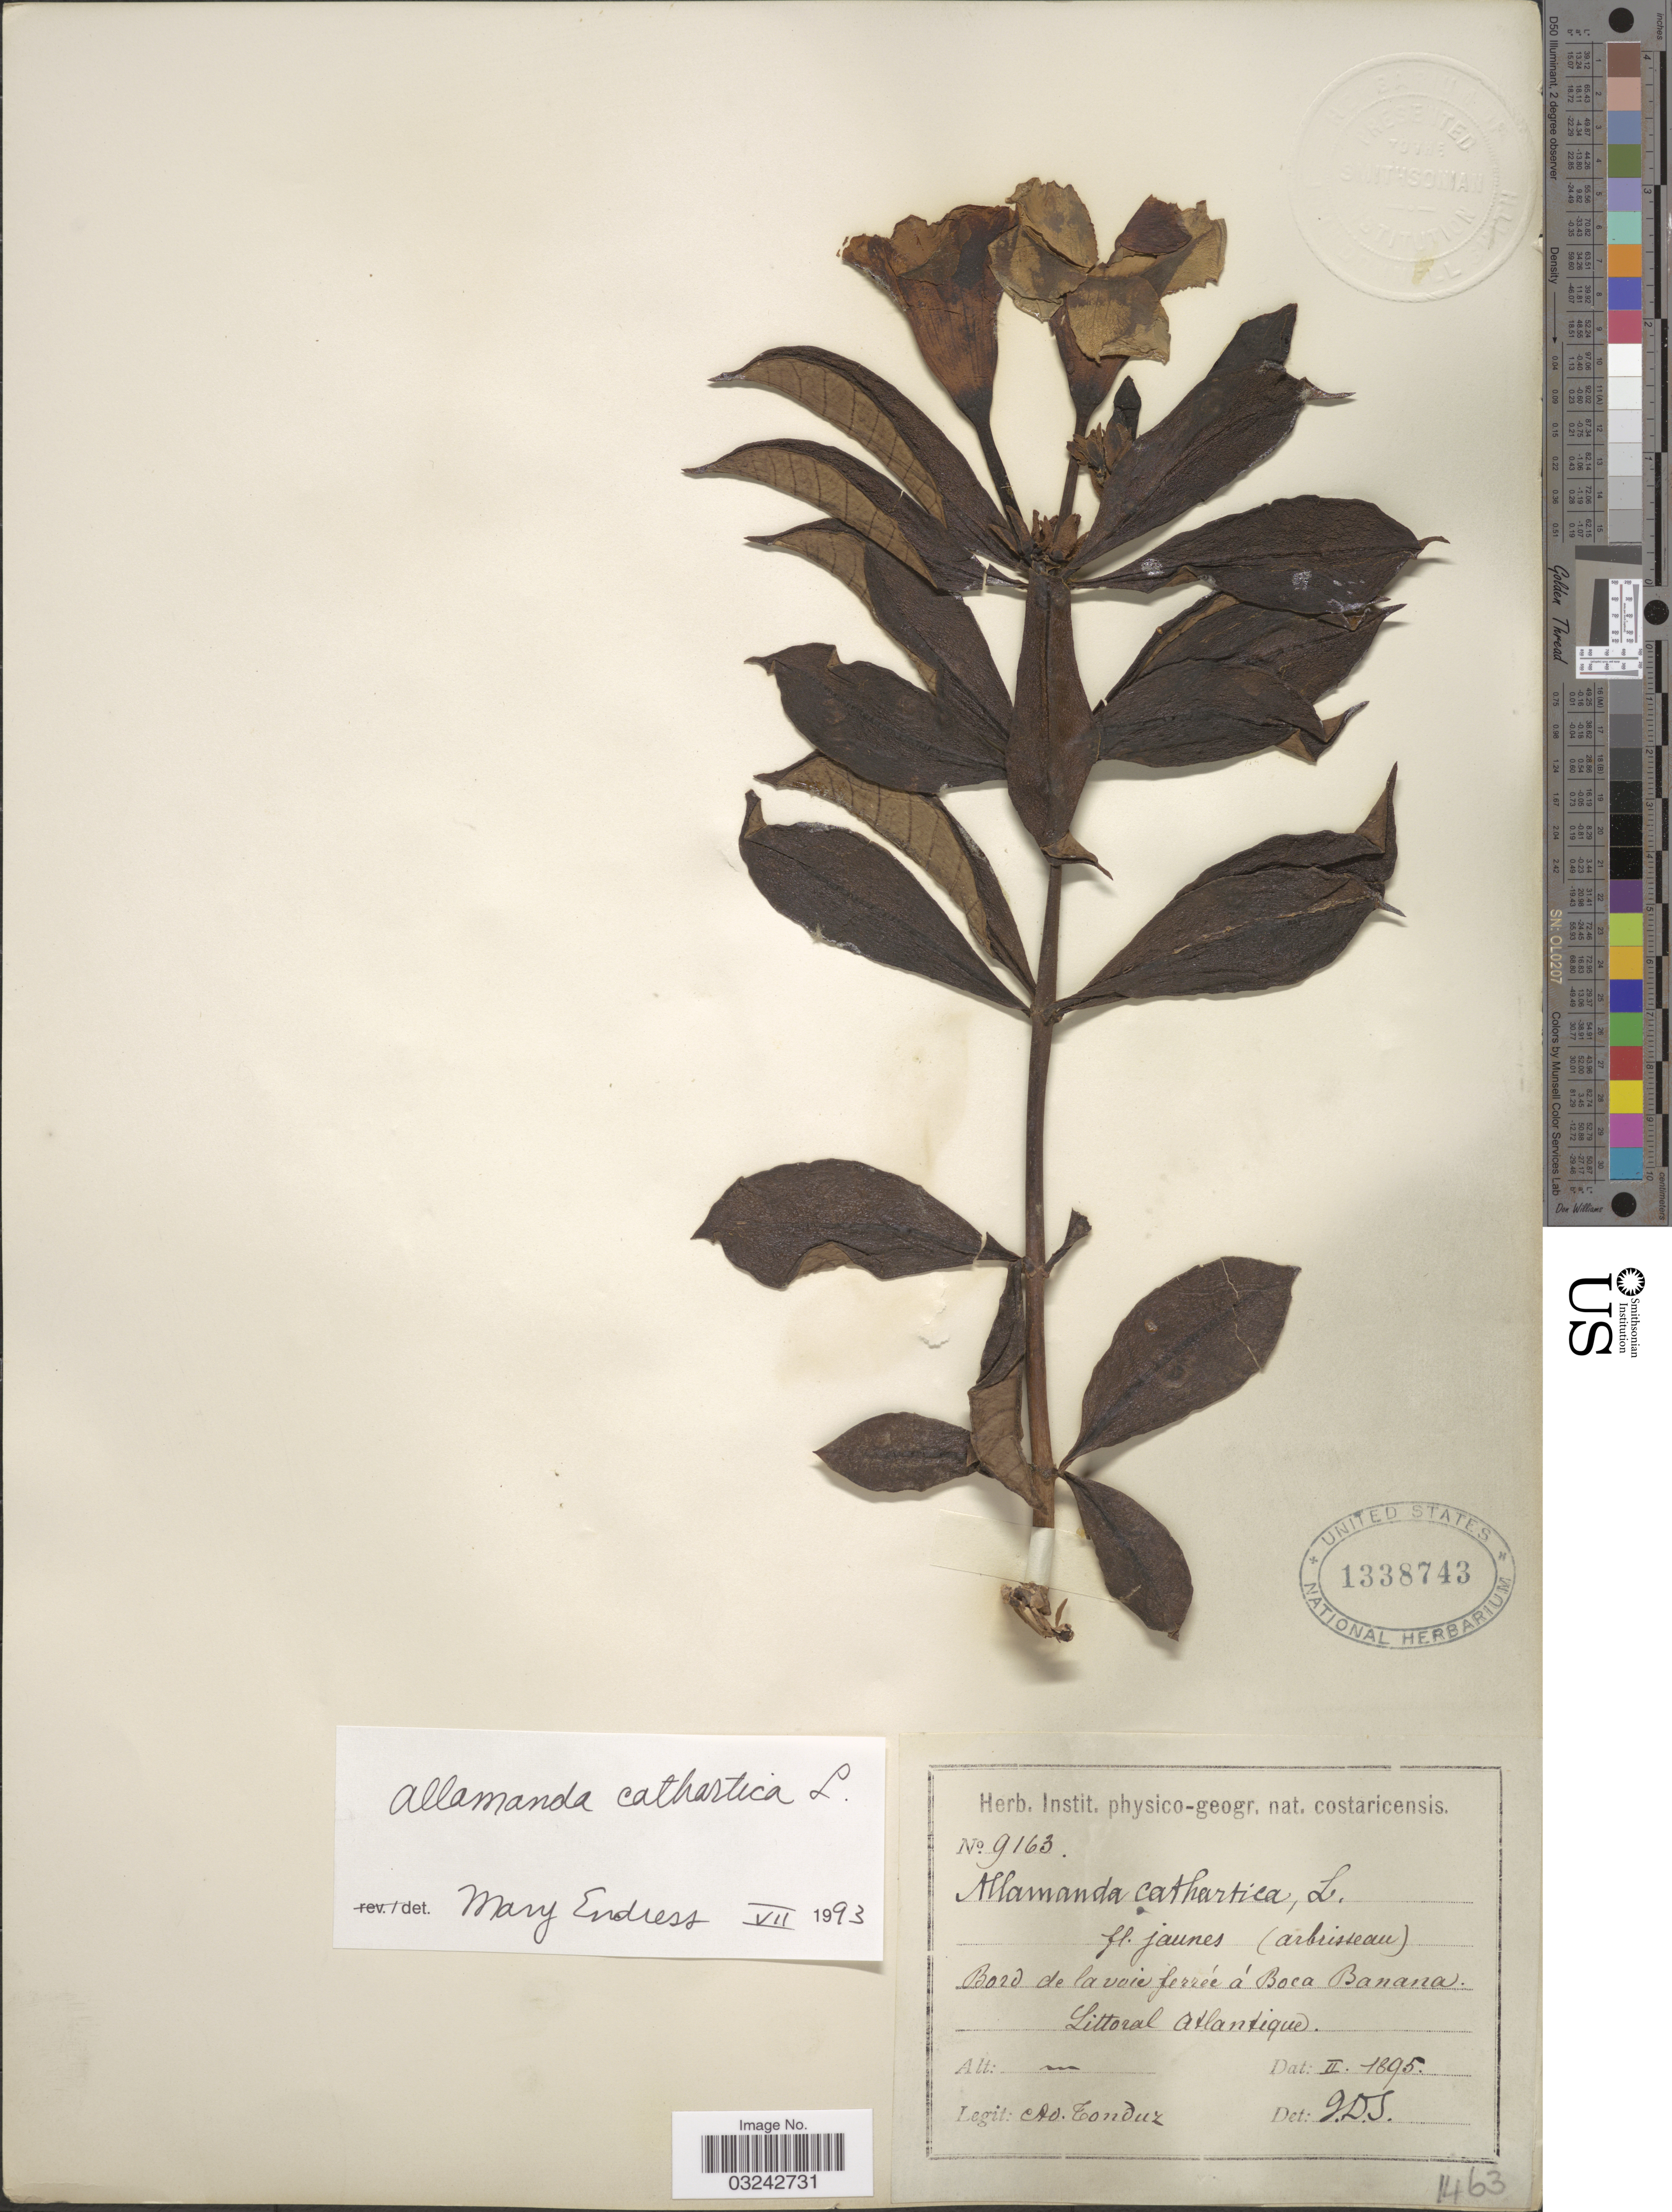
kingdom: Plantae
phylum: Tracheophyta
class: Magnoliopsida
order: Gentianales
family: Apocynaceae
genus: Allamanda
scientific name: Allamanda cathartica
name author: L.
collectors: A. Tonduz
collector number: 9163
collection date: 1895-02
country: Costa Rica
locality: Bord de la voie ferreé á Boca Banana. Littoral Atlantique.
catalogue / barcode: US 1338743